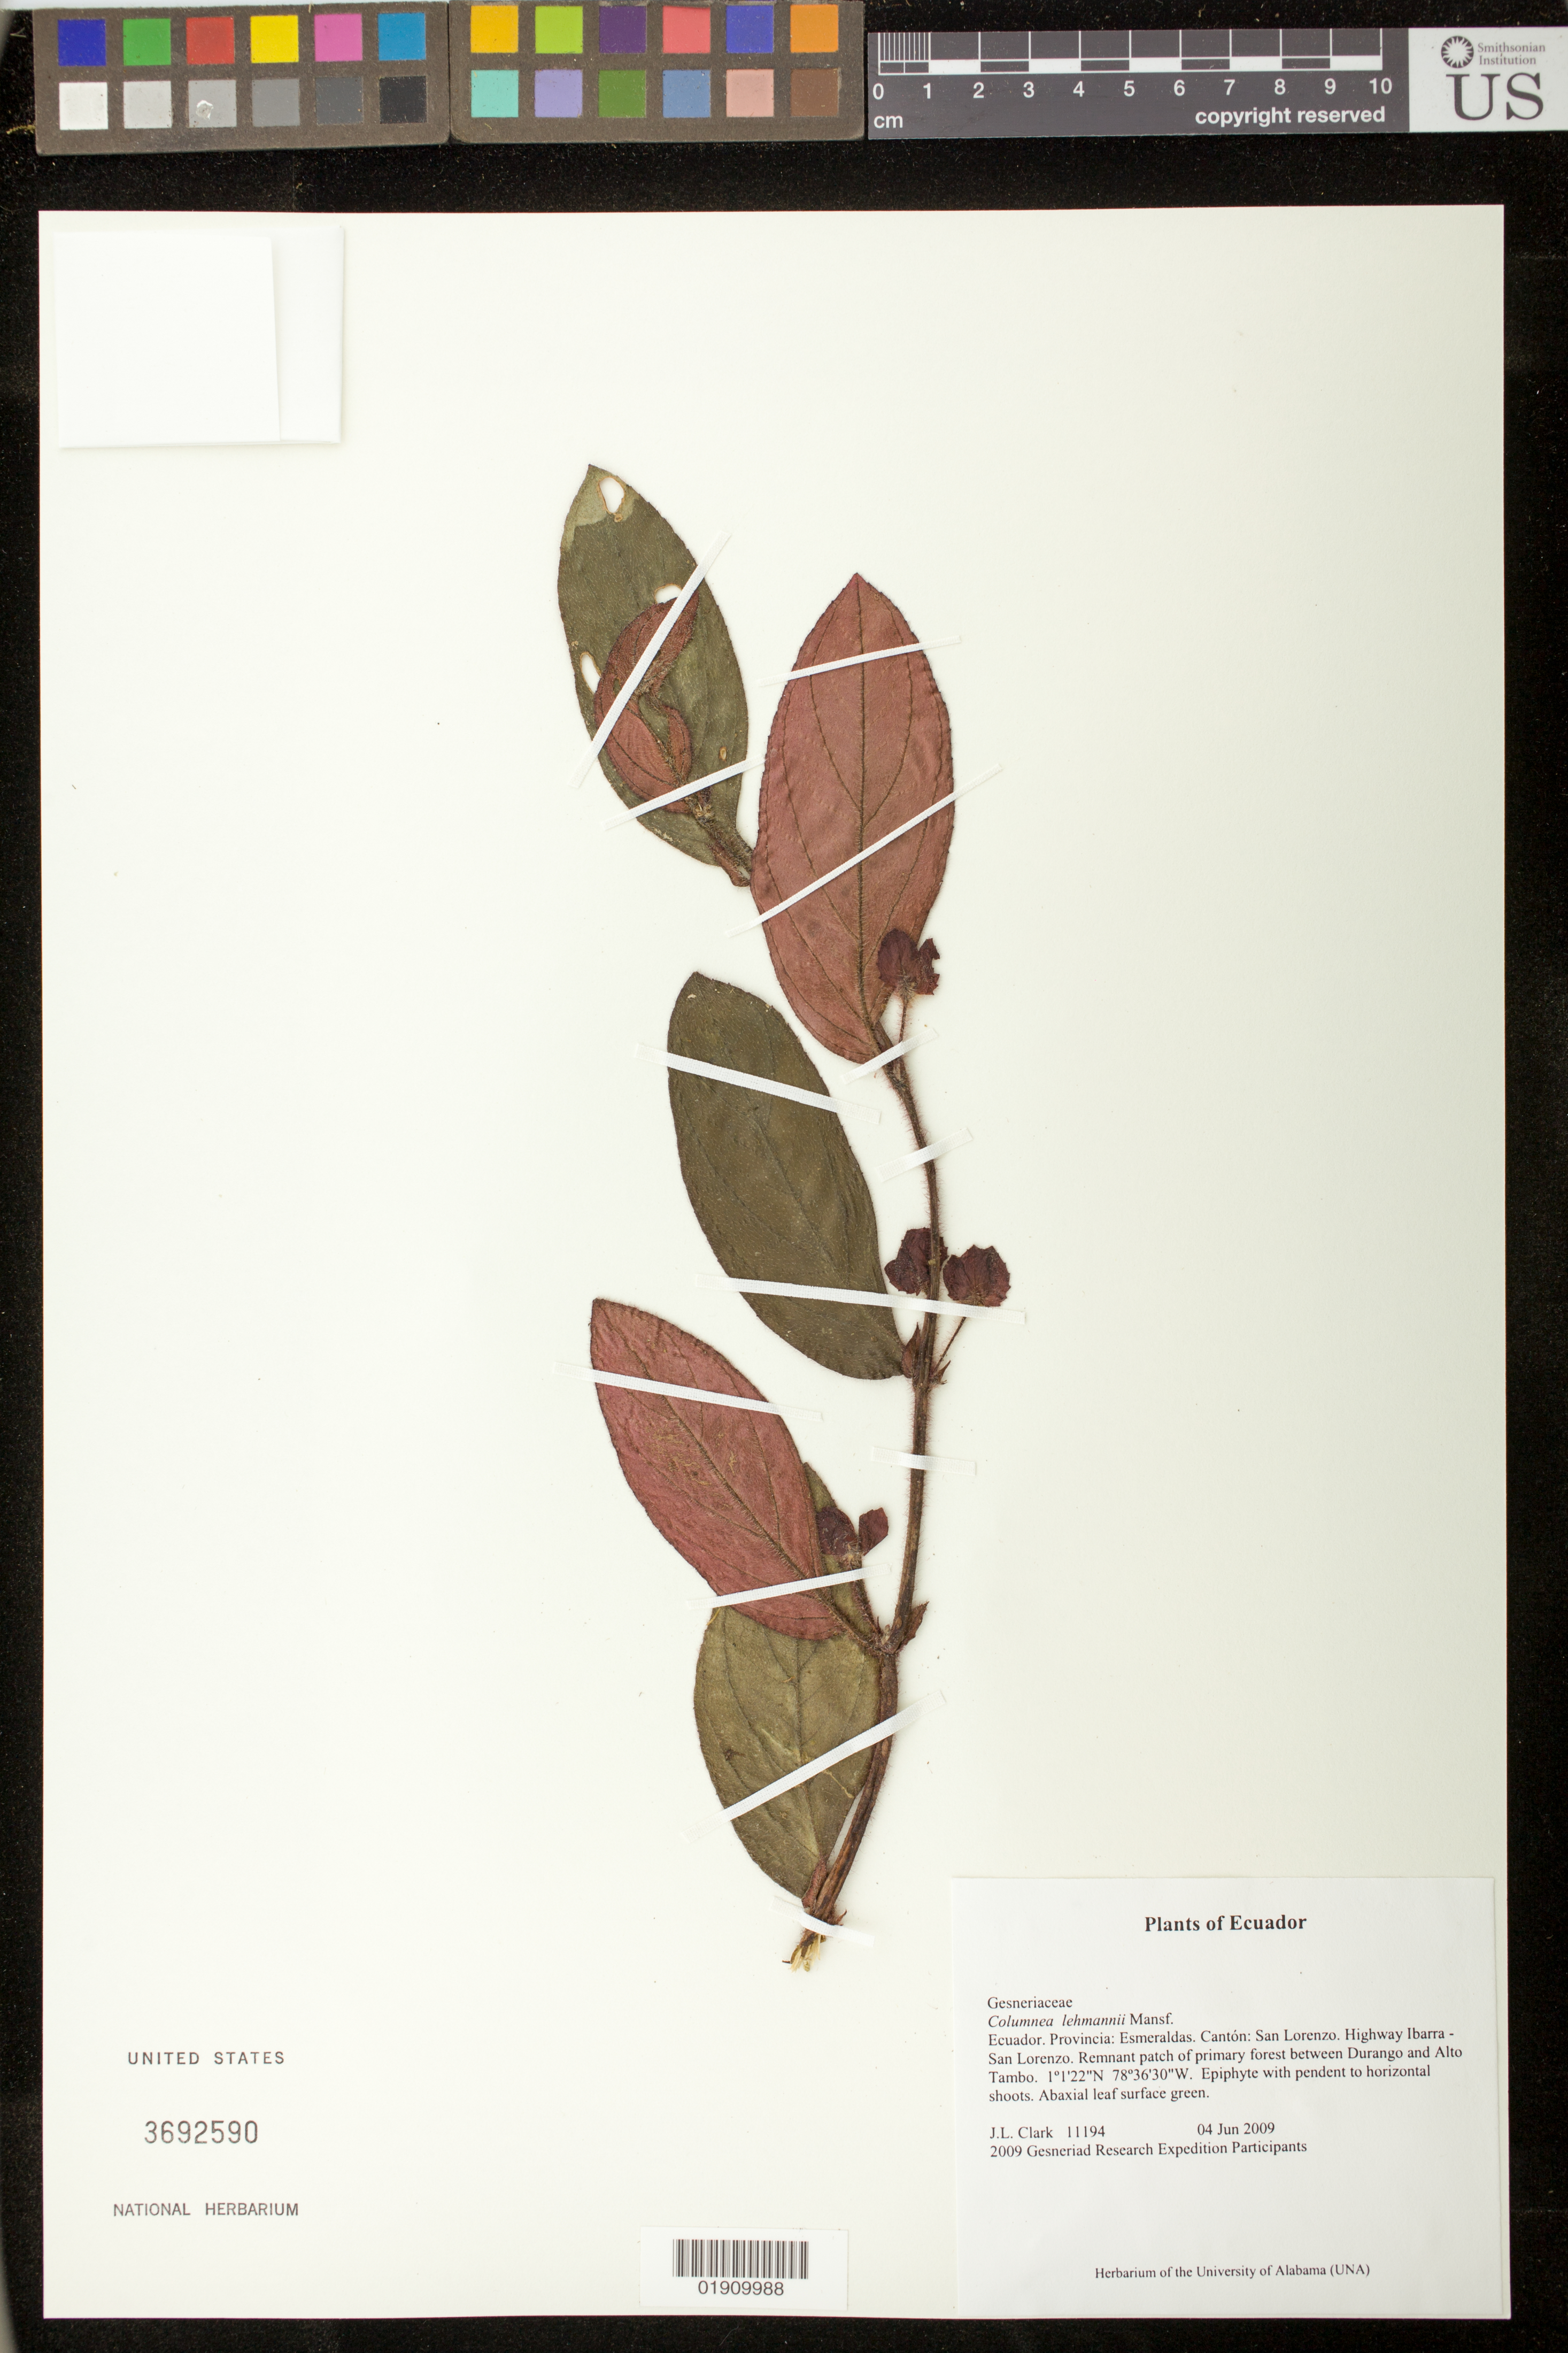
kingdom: Plantae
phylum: Tracheophyta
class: Magnoliopsida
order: Lamiales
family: Gesneriaceae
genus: Columnea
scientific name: Columnea herthae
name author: Mansf.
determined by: Clark, J. L.; Skog, Laurence E.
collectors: J. L. Clark & 2009 Gesneriad Research Expedition Participants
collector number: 11194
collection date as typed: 04 Jun 2009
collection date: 2009-06-04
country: Ecuador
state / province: Esmeraldas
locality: Provincia: Esmeraldas. Cantón: San Lorenzo. Highway Ibarra - San Lorenzo. Remnant patch of primary forest between Durango and Alto Tambo.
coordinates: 1 01 22 N, 78 36 30 W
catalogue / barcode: US 3692590